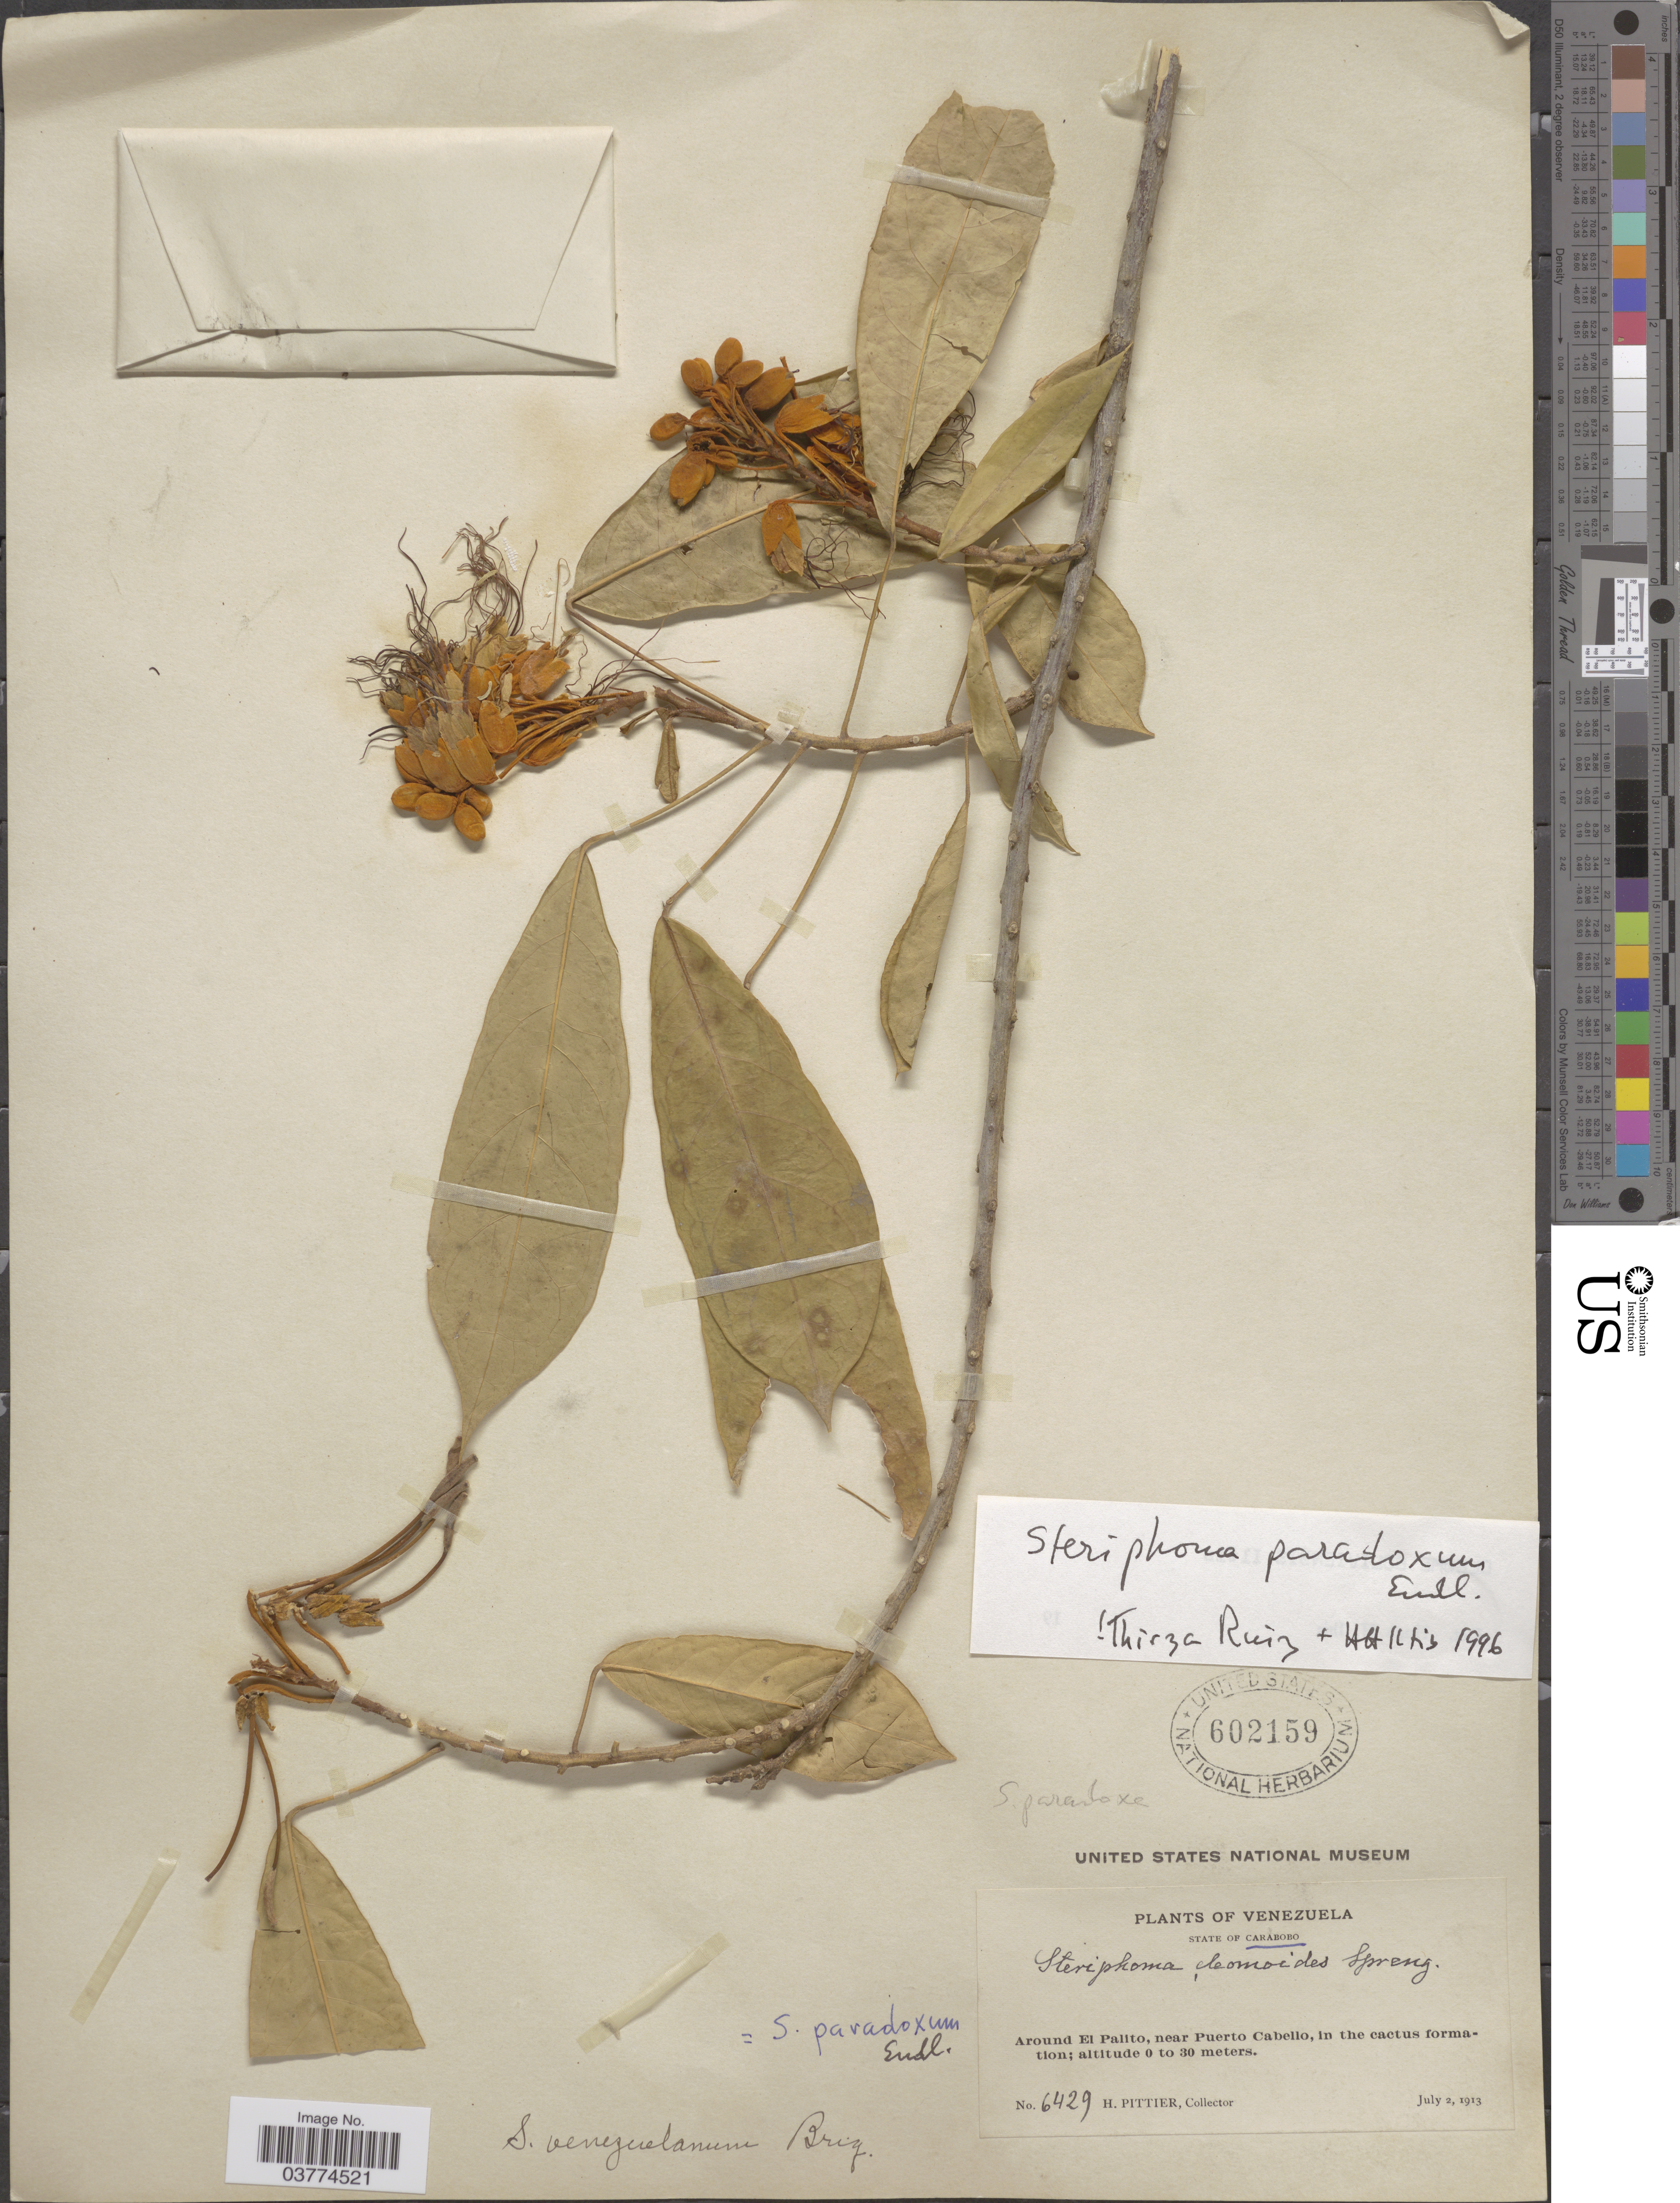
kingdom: Plantae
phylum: Tracheophyta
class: Magnoliopsida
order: Brassicales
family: Capparaceae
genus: Steriphoma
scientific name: Steriphoma paradoxum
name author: (Jacq.) Endl.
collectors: H. F. Pittier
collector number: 6429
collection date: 1913-07-02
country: Venezuela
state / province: Carabobo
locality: Around El Palito, near Puerto Cabello, in the cactus formation.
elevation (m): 0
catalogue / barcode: US 602159